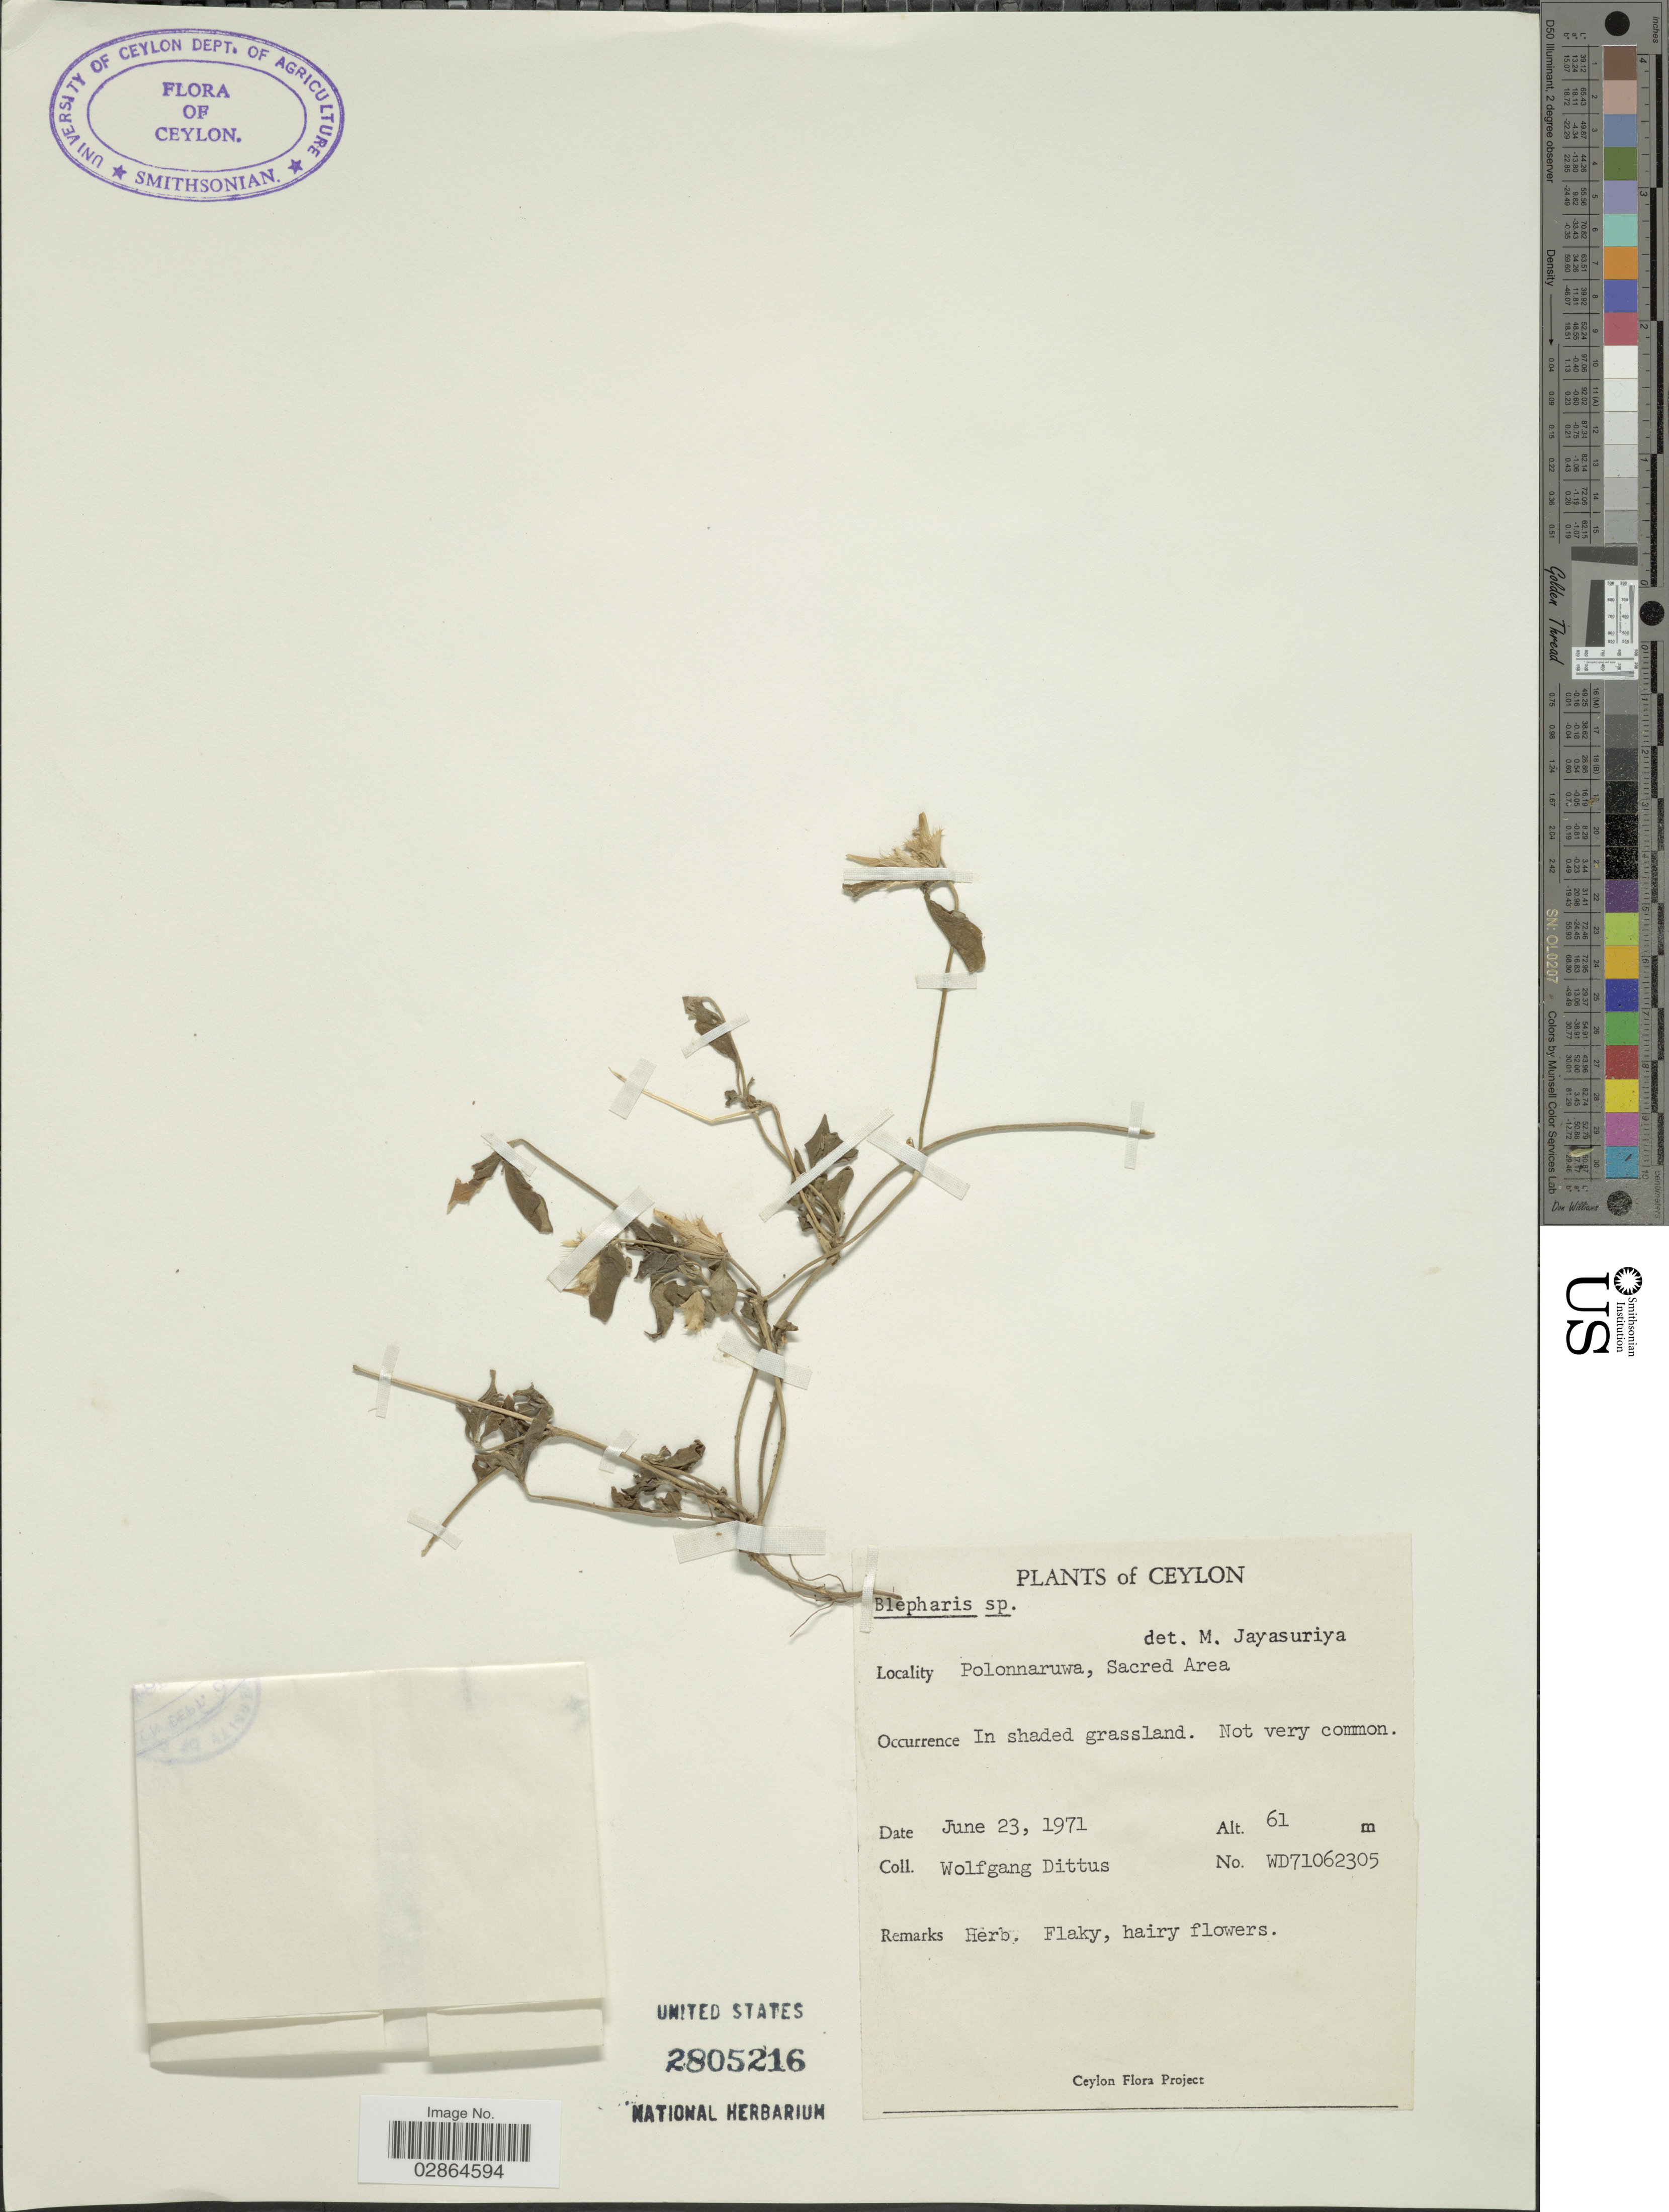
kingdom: Plantae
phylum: Tracheophyta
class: Magnoliopsida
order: Lamiales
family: Acanthaceae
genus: Blepharis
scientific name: Blepharis sp.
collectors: W. Dittus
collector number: WD71062305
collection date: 1971-06-23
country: Sri Lanka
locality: Ceylon, Polonnaruwa, Sacred Area.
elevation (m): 61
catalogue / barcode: US 2805216